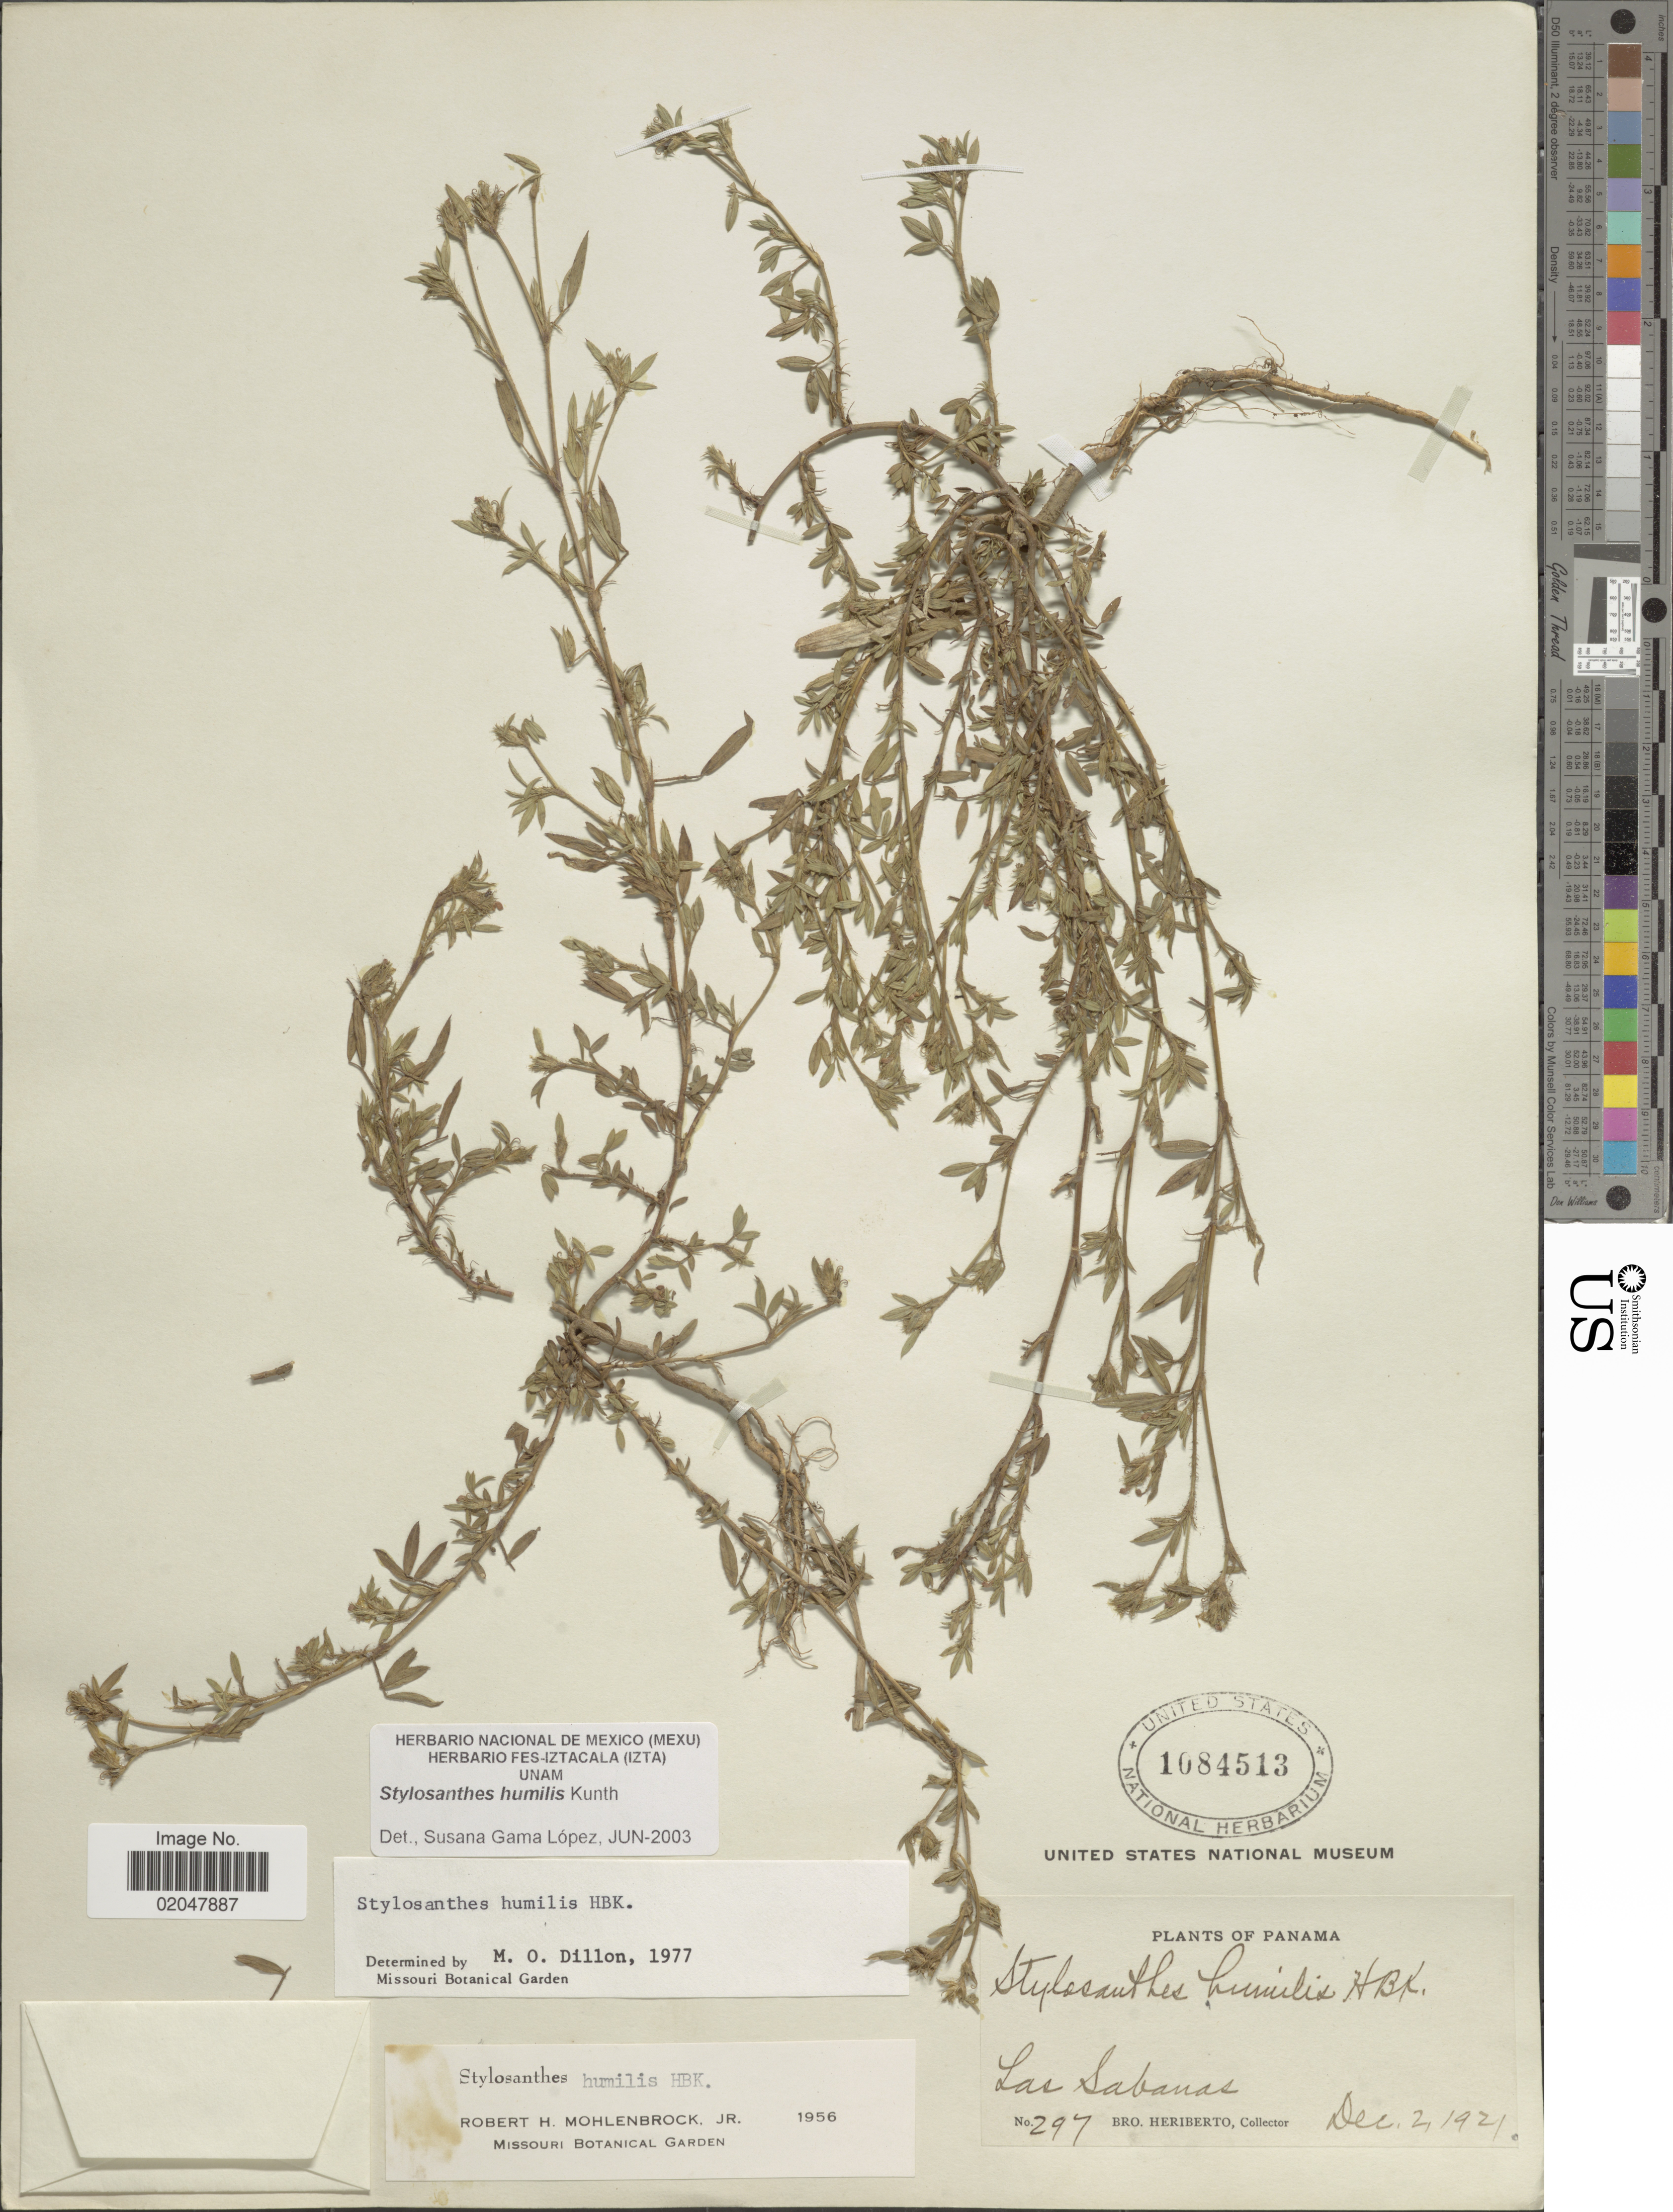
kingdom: Plantae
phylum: Tracheophyta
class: Magnoliopsida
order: Fabales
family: Fabaceae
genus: Stylosanthes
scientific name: Stylosanthes humilis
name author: Kunth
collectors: B. Heriberto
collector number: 297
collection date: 1921-12-02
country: Panama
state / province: Panamá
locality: Las Sabanas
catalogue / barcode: US 1084513